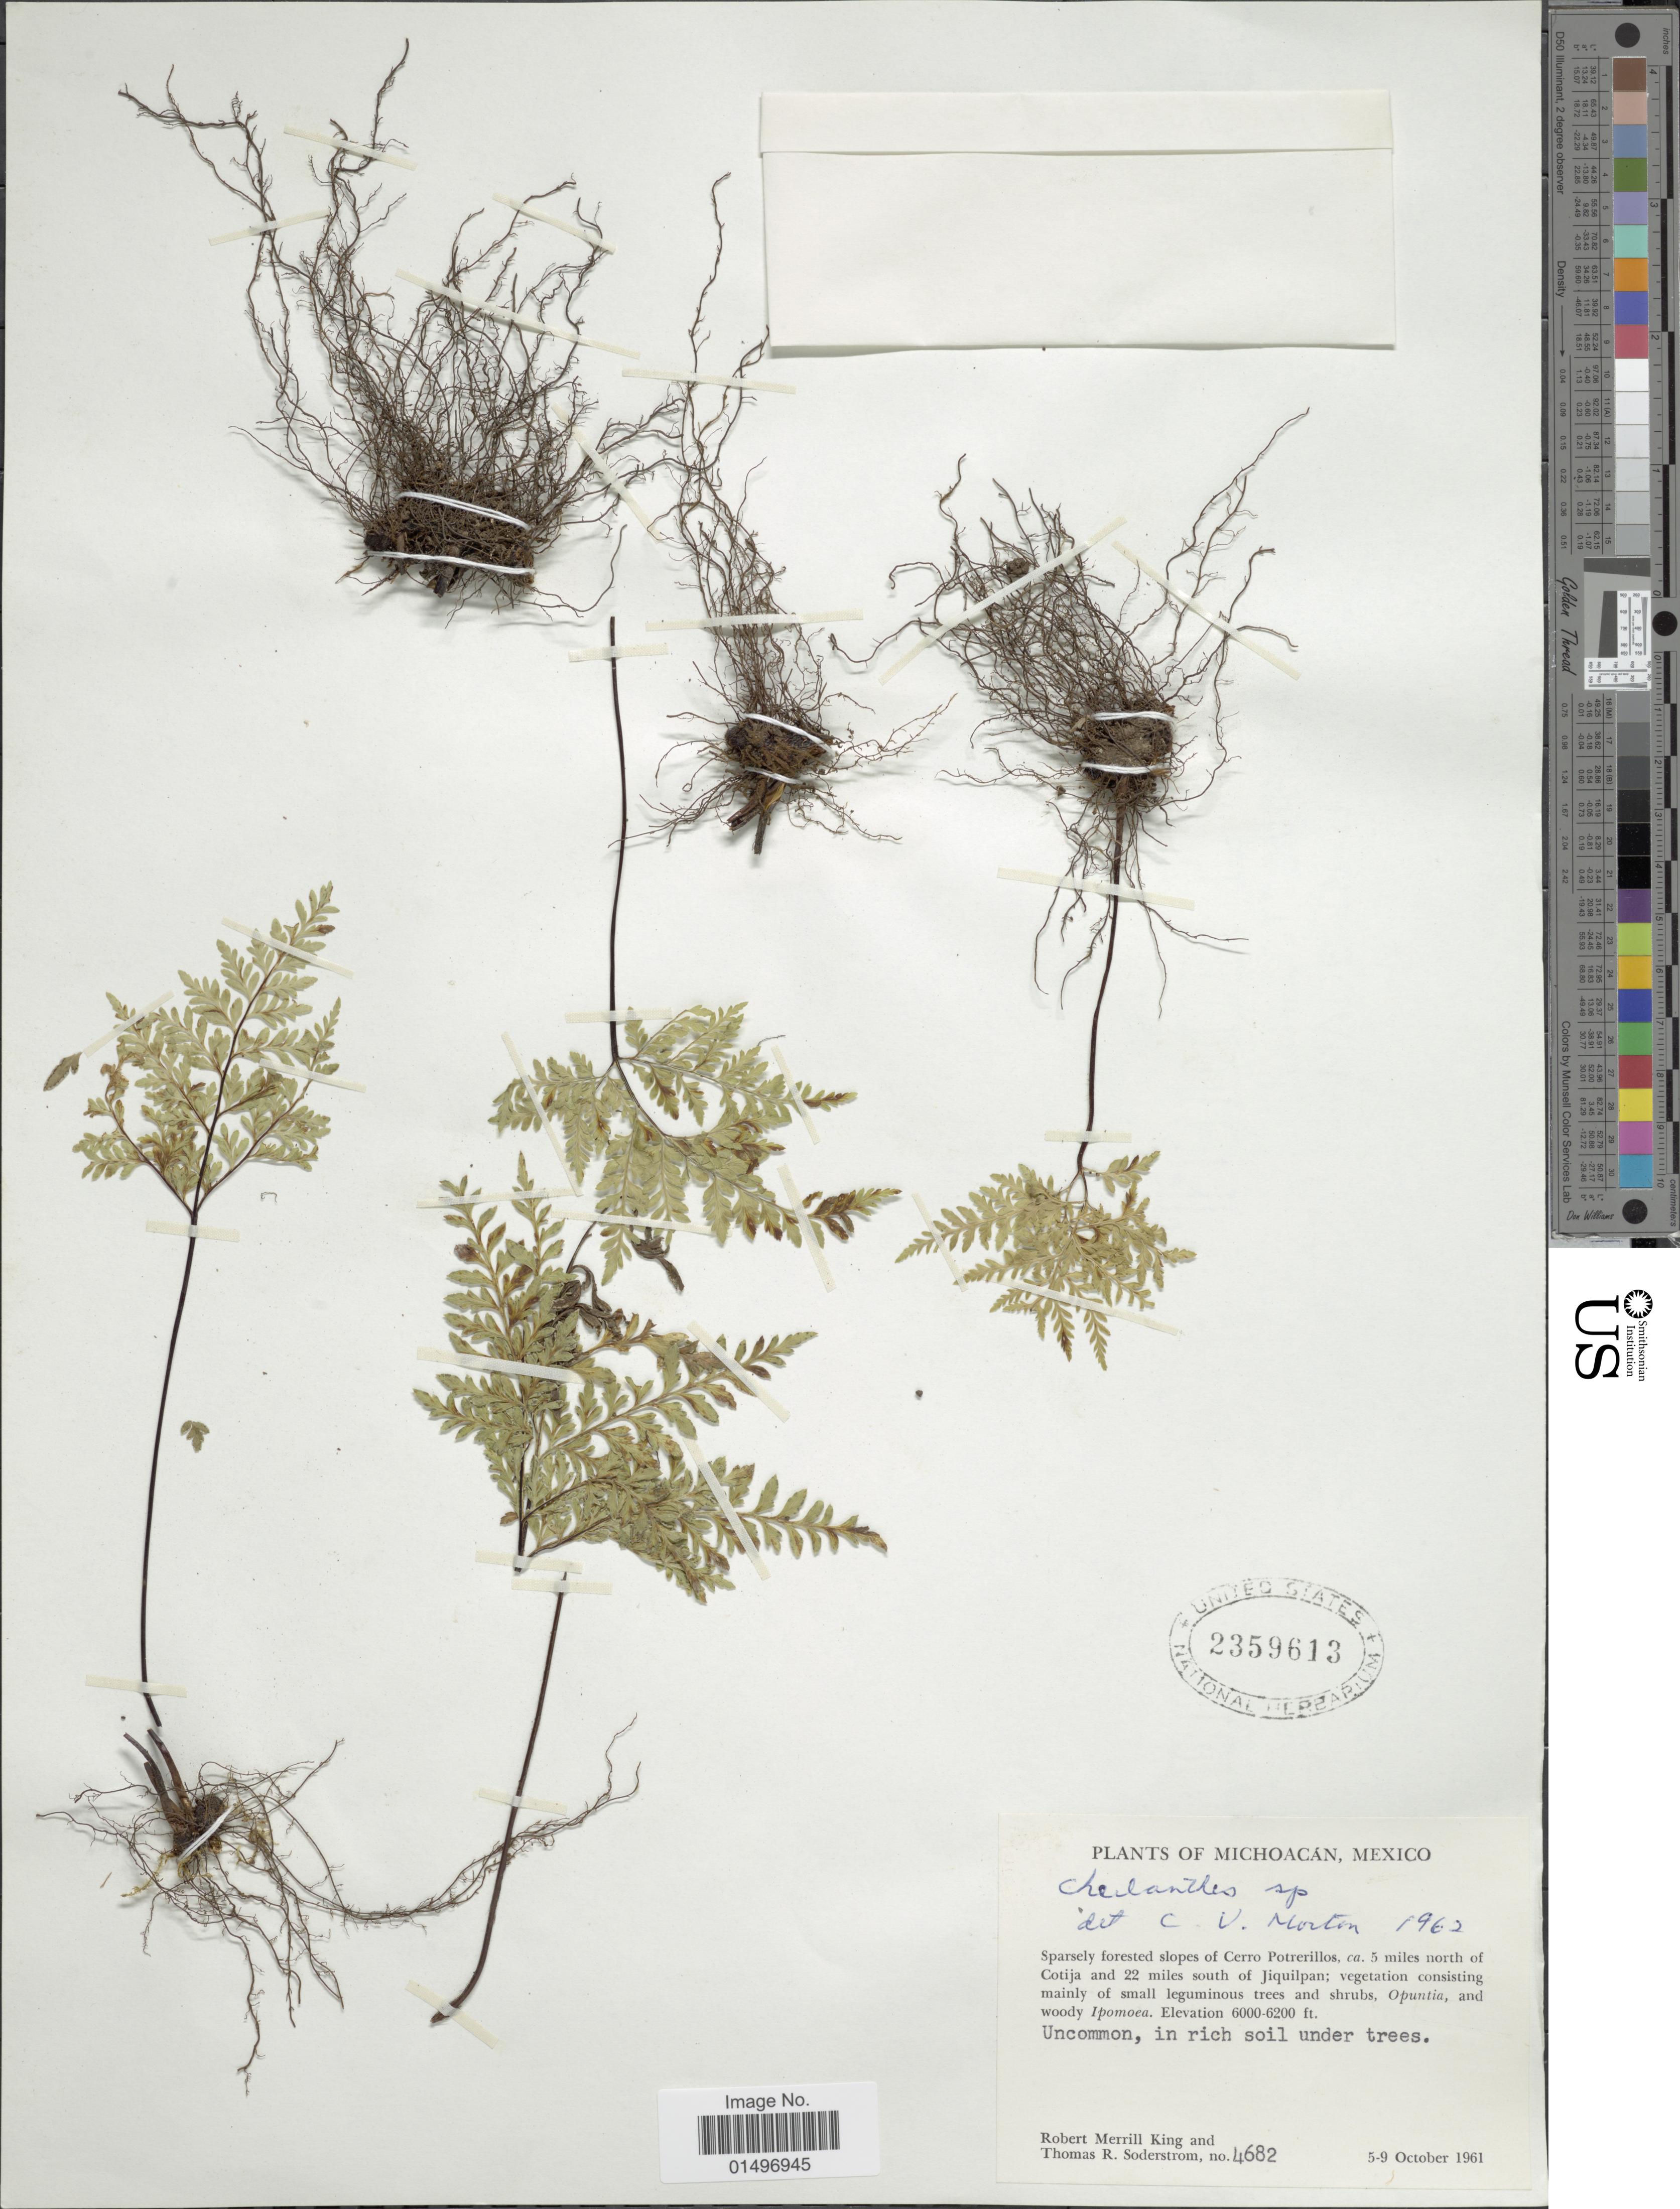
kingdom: Plantae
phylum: Tracheophyta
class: Polypodiopsida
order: Polypodiales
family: Pteridaceae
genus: Gaga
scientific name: Gaga chaerophylla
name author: (Mart. & Ikonn.-Gal.) Fay W. Li & Windham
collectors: R. M. King & T. R. Soderstrom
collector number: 4682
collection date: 1961-10-05/1961-10-09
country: Mexico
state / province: Michoacán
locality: Michoacan, Mexico, sparsely forested slopes of Cerro Potrerillos, ca. 5 miles north of Cotija and 22 miles south of Jiquilpan.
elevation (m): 1829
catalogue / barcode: US 2359613